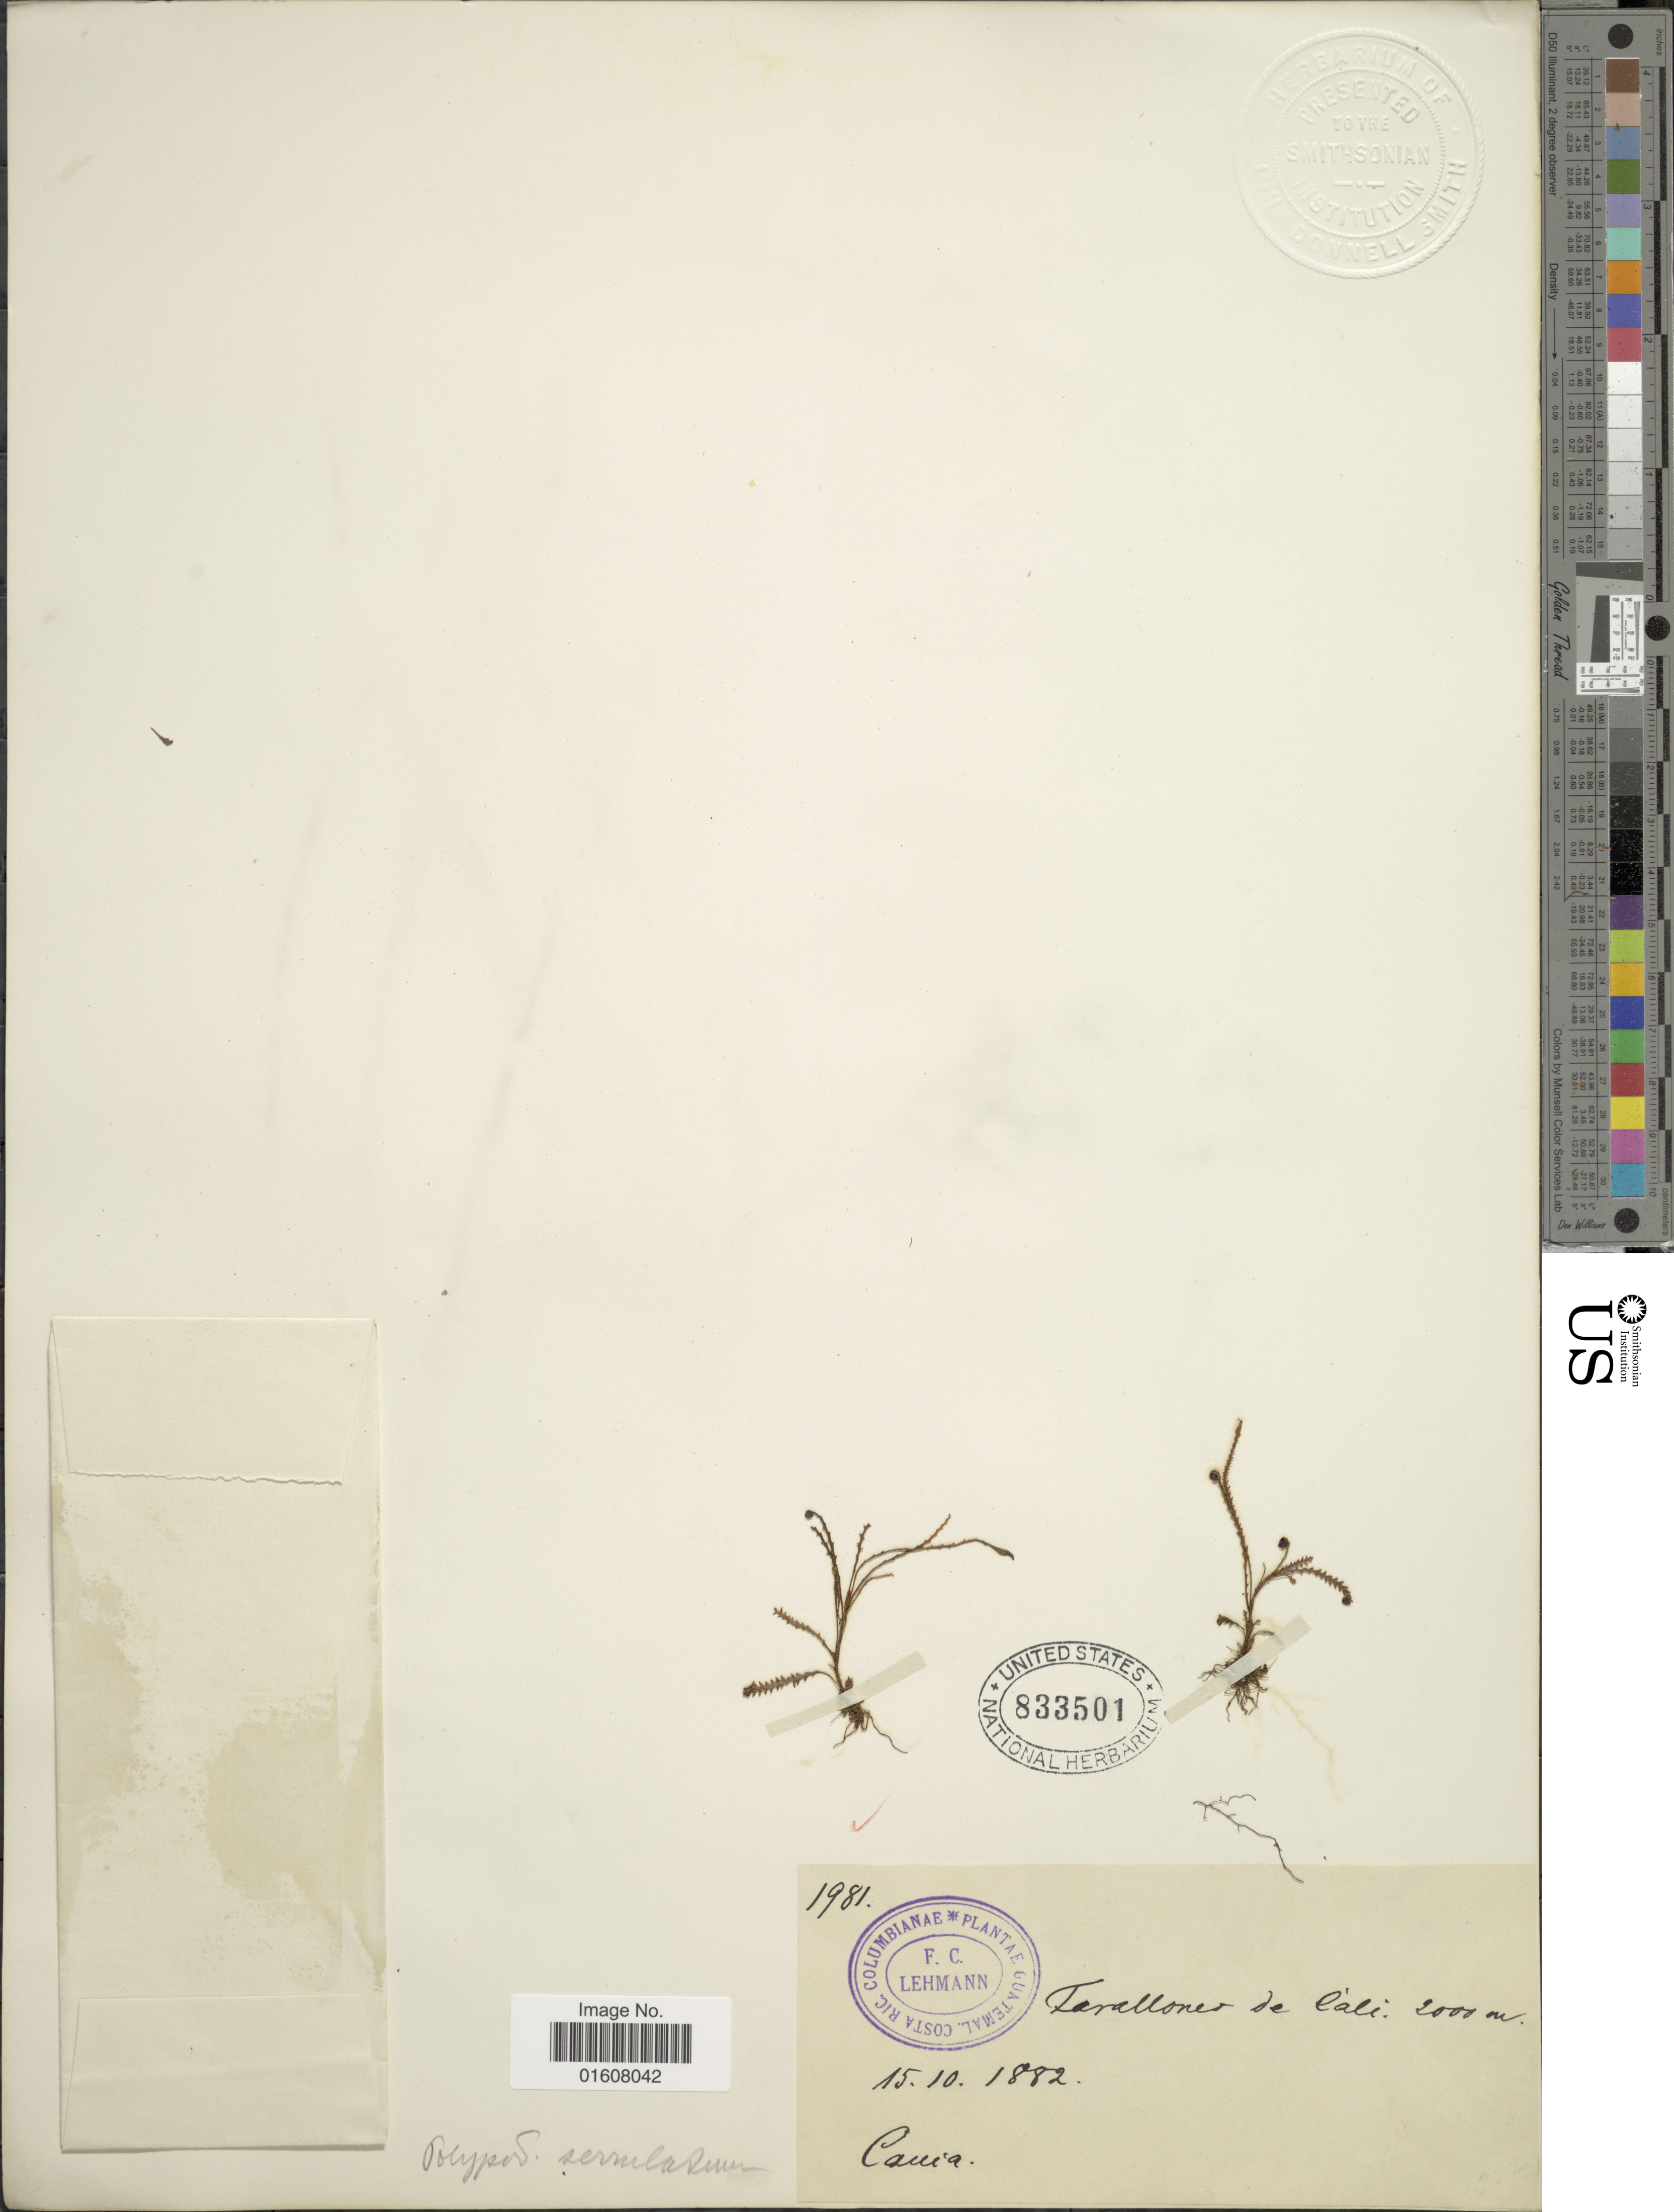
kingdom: Plantae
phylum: Tracheophyta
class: Polypodiopsida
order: Polypodiales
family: Polypodiaceae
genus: Cochlidium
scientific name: Cochlidium serrulatum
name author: (Sw.) L.E. Bishop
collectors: F. C. Lehmann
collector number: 1981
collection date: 1882-10-15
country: Colombia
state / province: Valle del Cauca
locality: Farallones de Cali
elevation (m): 2000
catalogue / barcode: US 833501